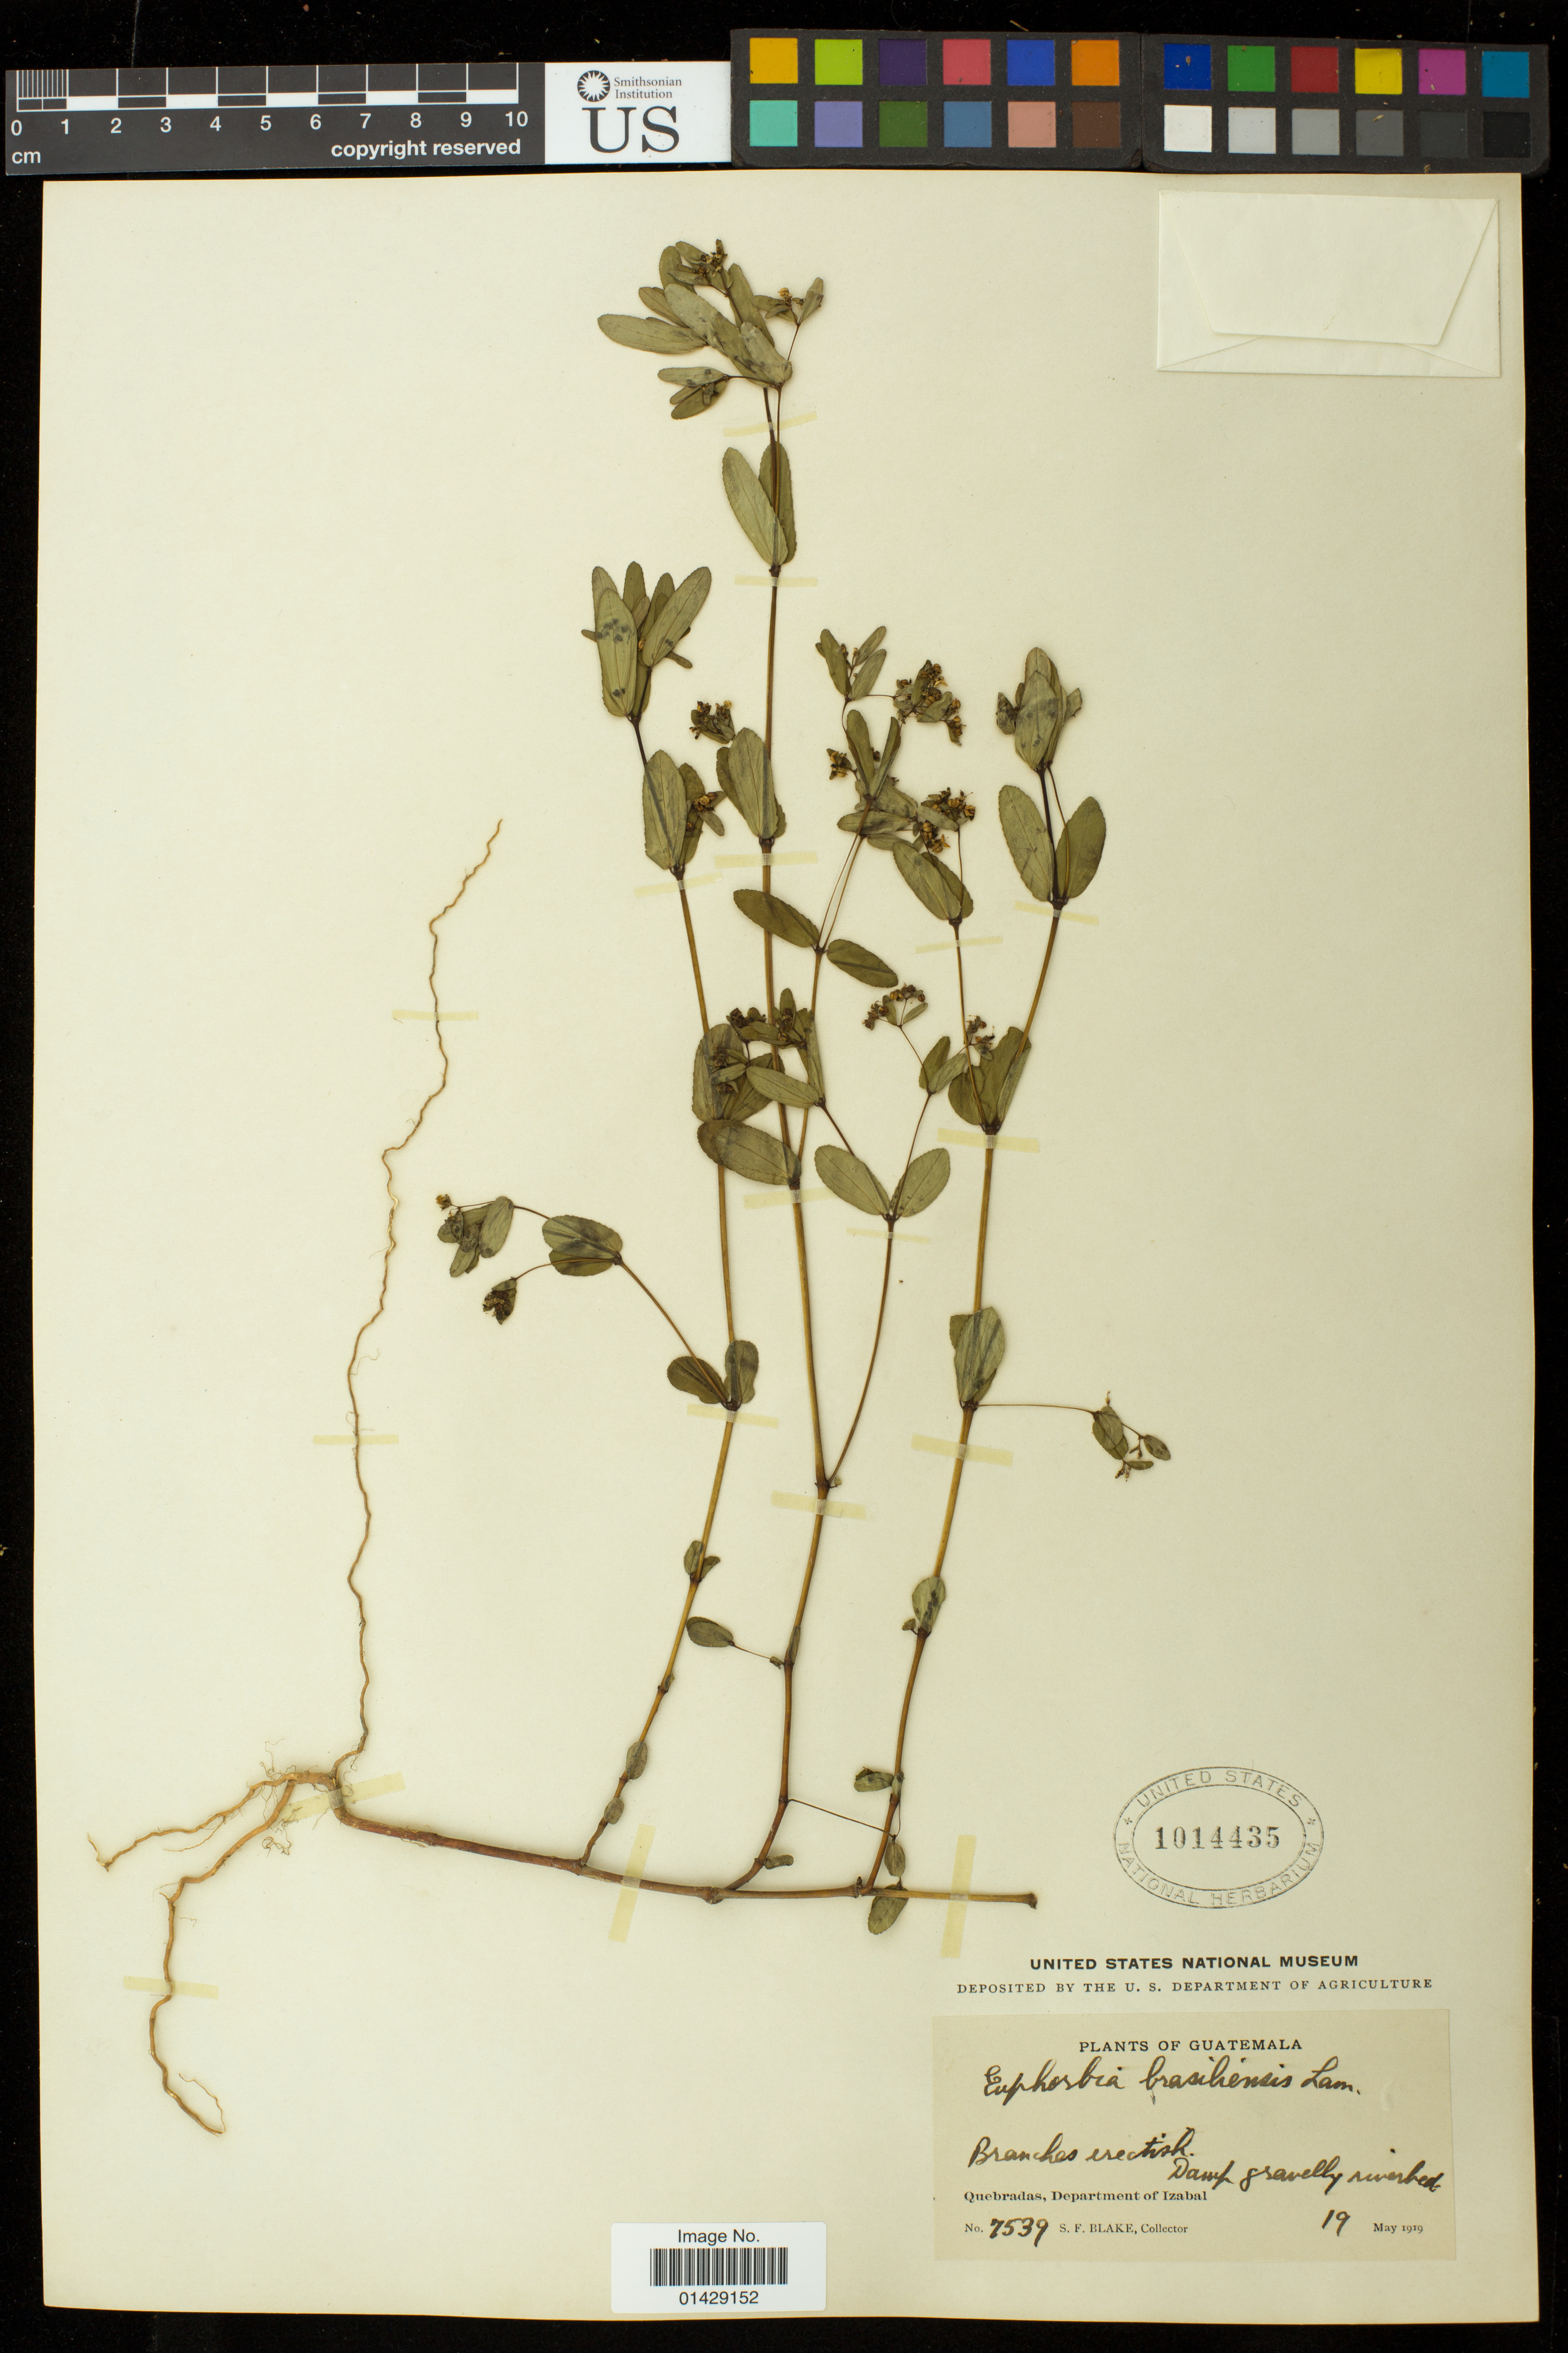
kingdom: Plantae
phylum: Tracheophyta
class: Magnoliopsida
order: Malpighiales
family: Euphorbiaceae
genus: Euphorbia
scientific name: Euphorbia hyssopifolia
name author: L.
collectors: S. Blake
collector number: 7539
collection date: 1919-05-19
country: Guatemala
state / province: Izabal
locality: Damp gravelly riverbed; Quebradas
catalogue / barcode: US 1014435